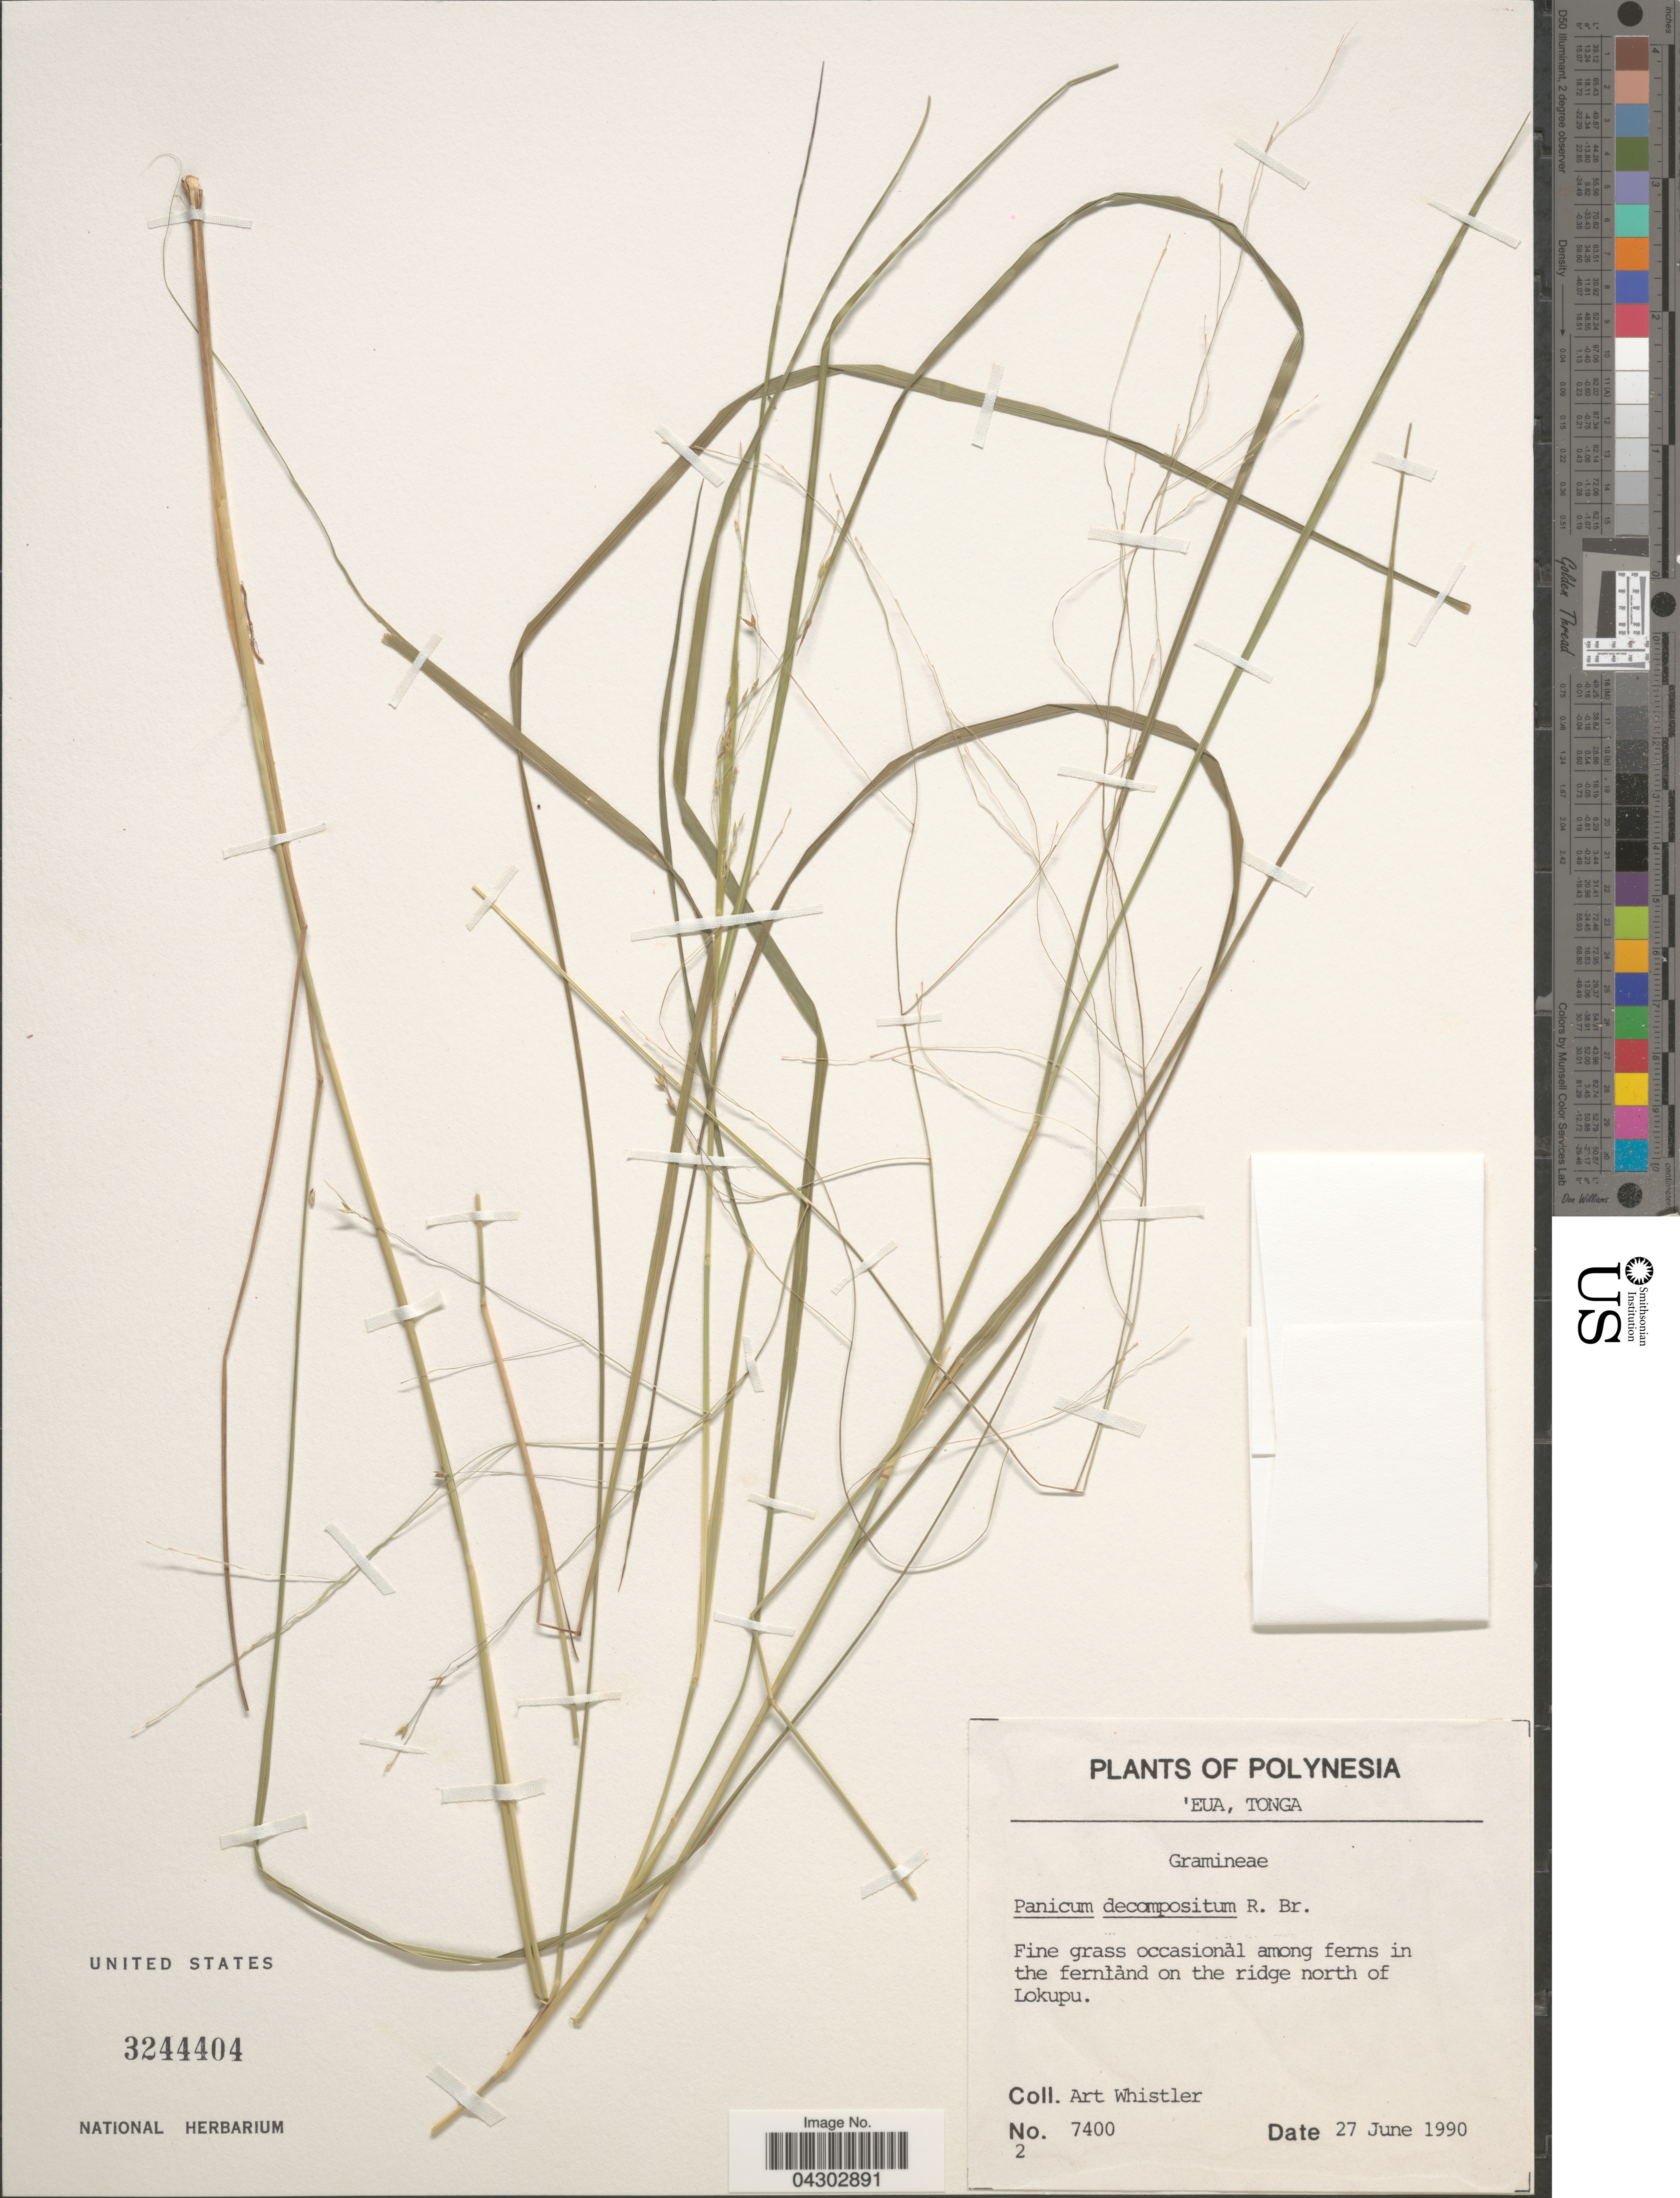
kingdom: Plantae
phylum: Tracheophyta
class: Liliopsida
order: Poales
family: Poaceae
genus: Panicum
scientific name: Panicum decompositum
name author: R. Br.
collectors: A. Whistler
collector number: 7400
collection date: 1990-06-27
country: Tonga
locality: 'EUA. Fine grass occasional among ferns in the fernland on the ridge north of Lokupu.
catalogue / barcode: US 3244404